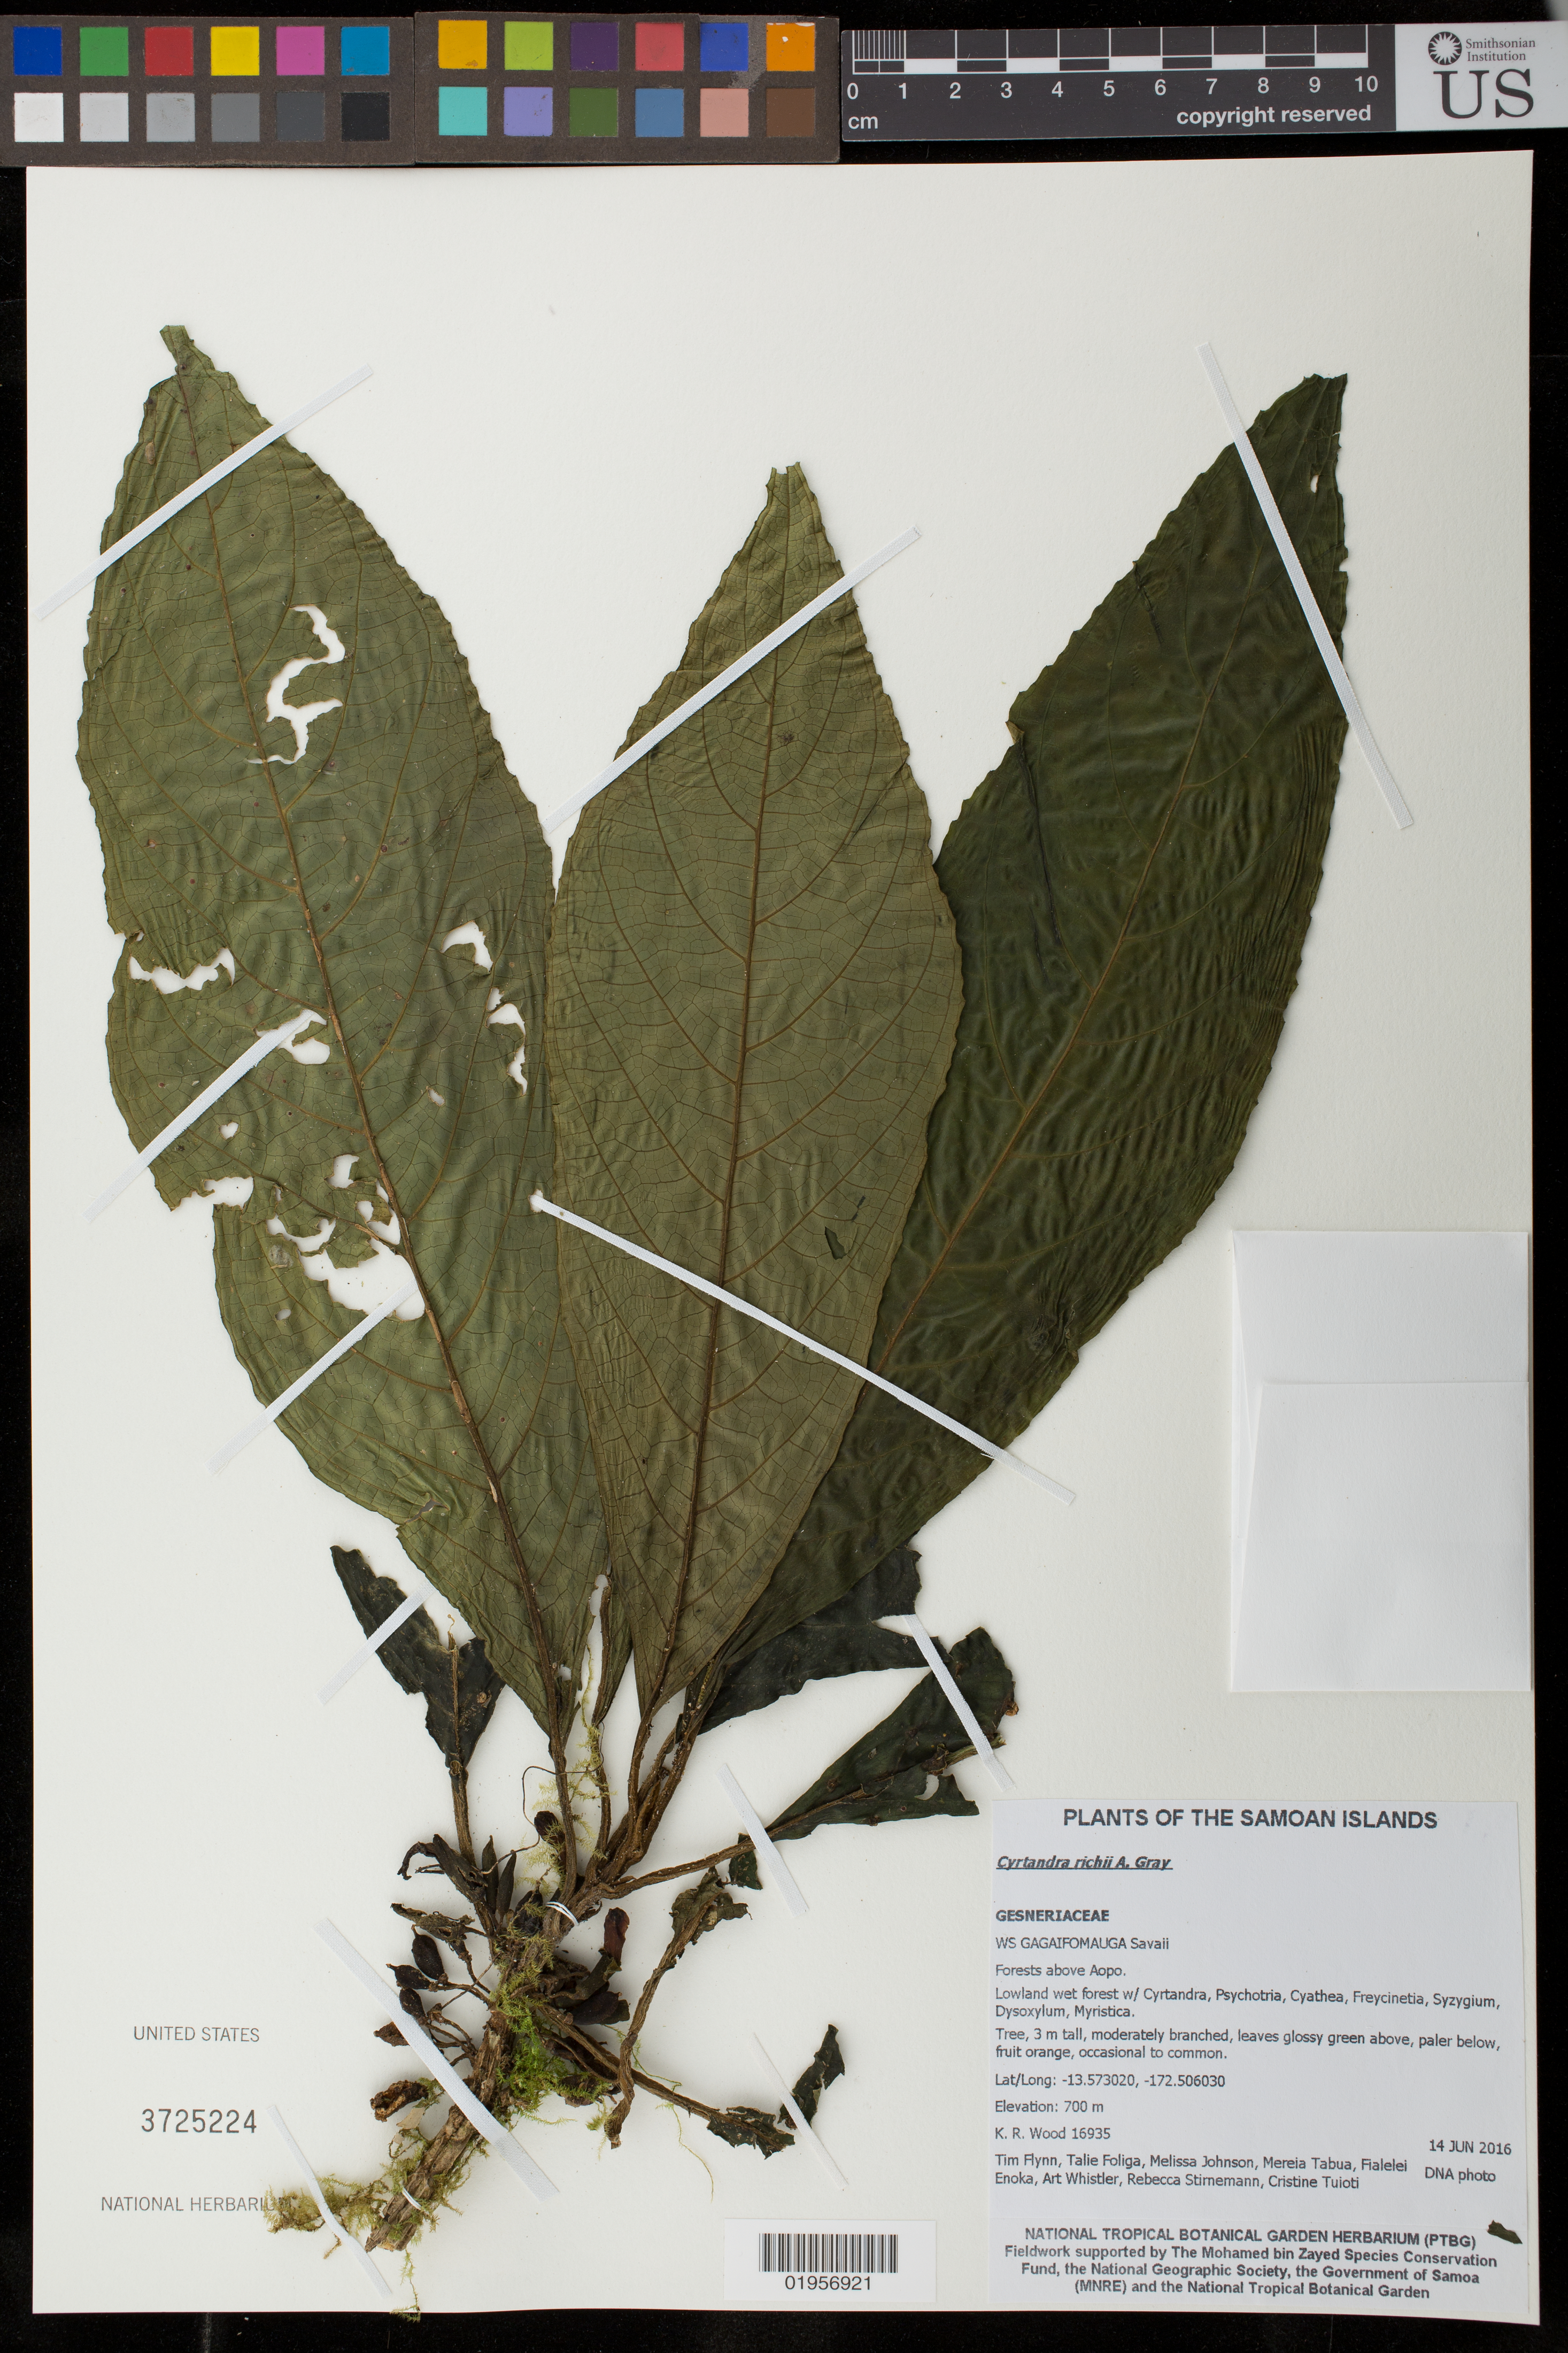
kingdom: Plantae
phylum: Tracheophyta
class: Magnoliopsida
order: Lamiales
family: Gesneriaceae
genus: Cyrtandra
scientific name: Cyrtandra richii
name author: A. Gray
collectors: K. R. Wood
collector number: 16935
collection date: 2016-06-14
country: Samoa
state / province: Gagaifomauga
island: Savai'i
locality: Savaii, Forests above Aopo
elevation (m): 700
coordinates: -13.573020, -172.506030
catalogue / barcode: US 3725224